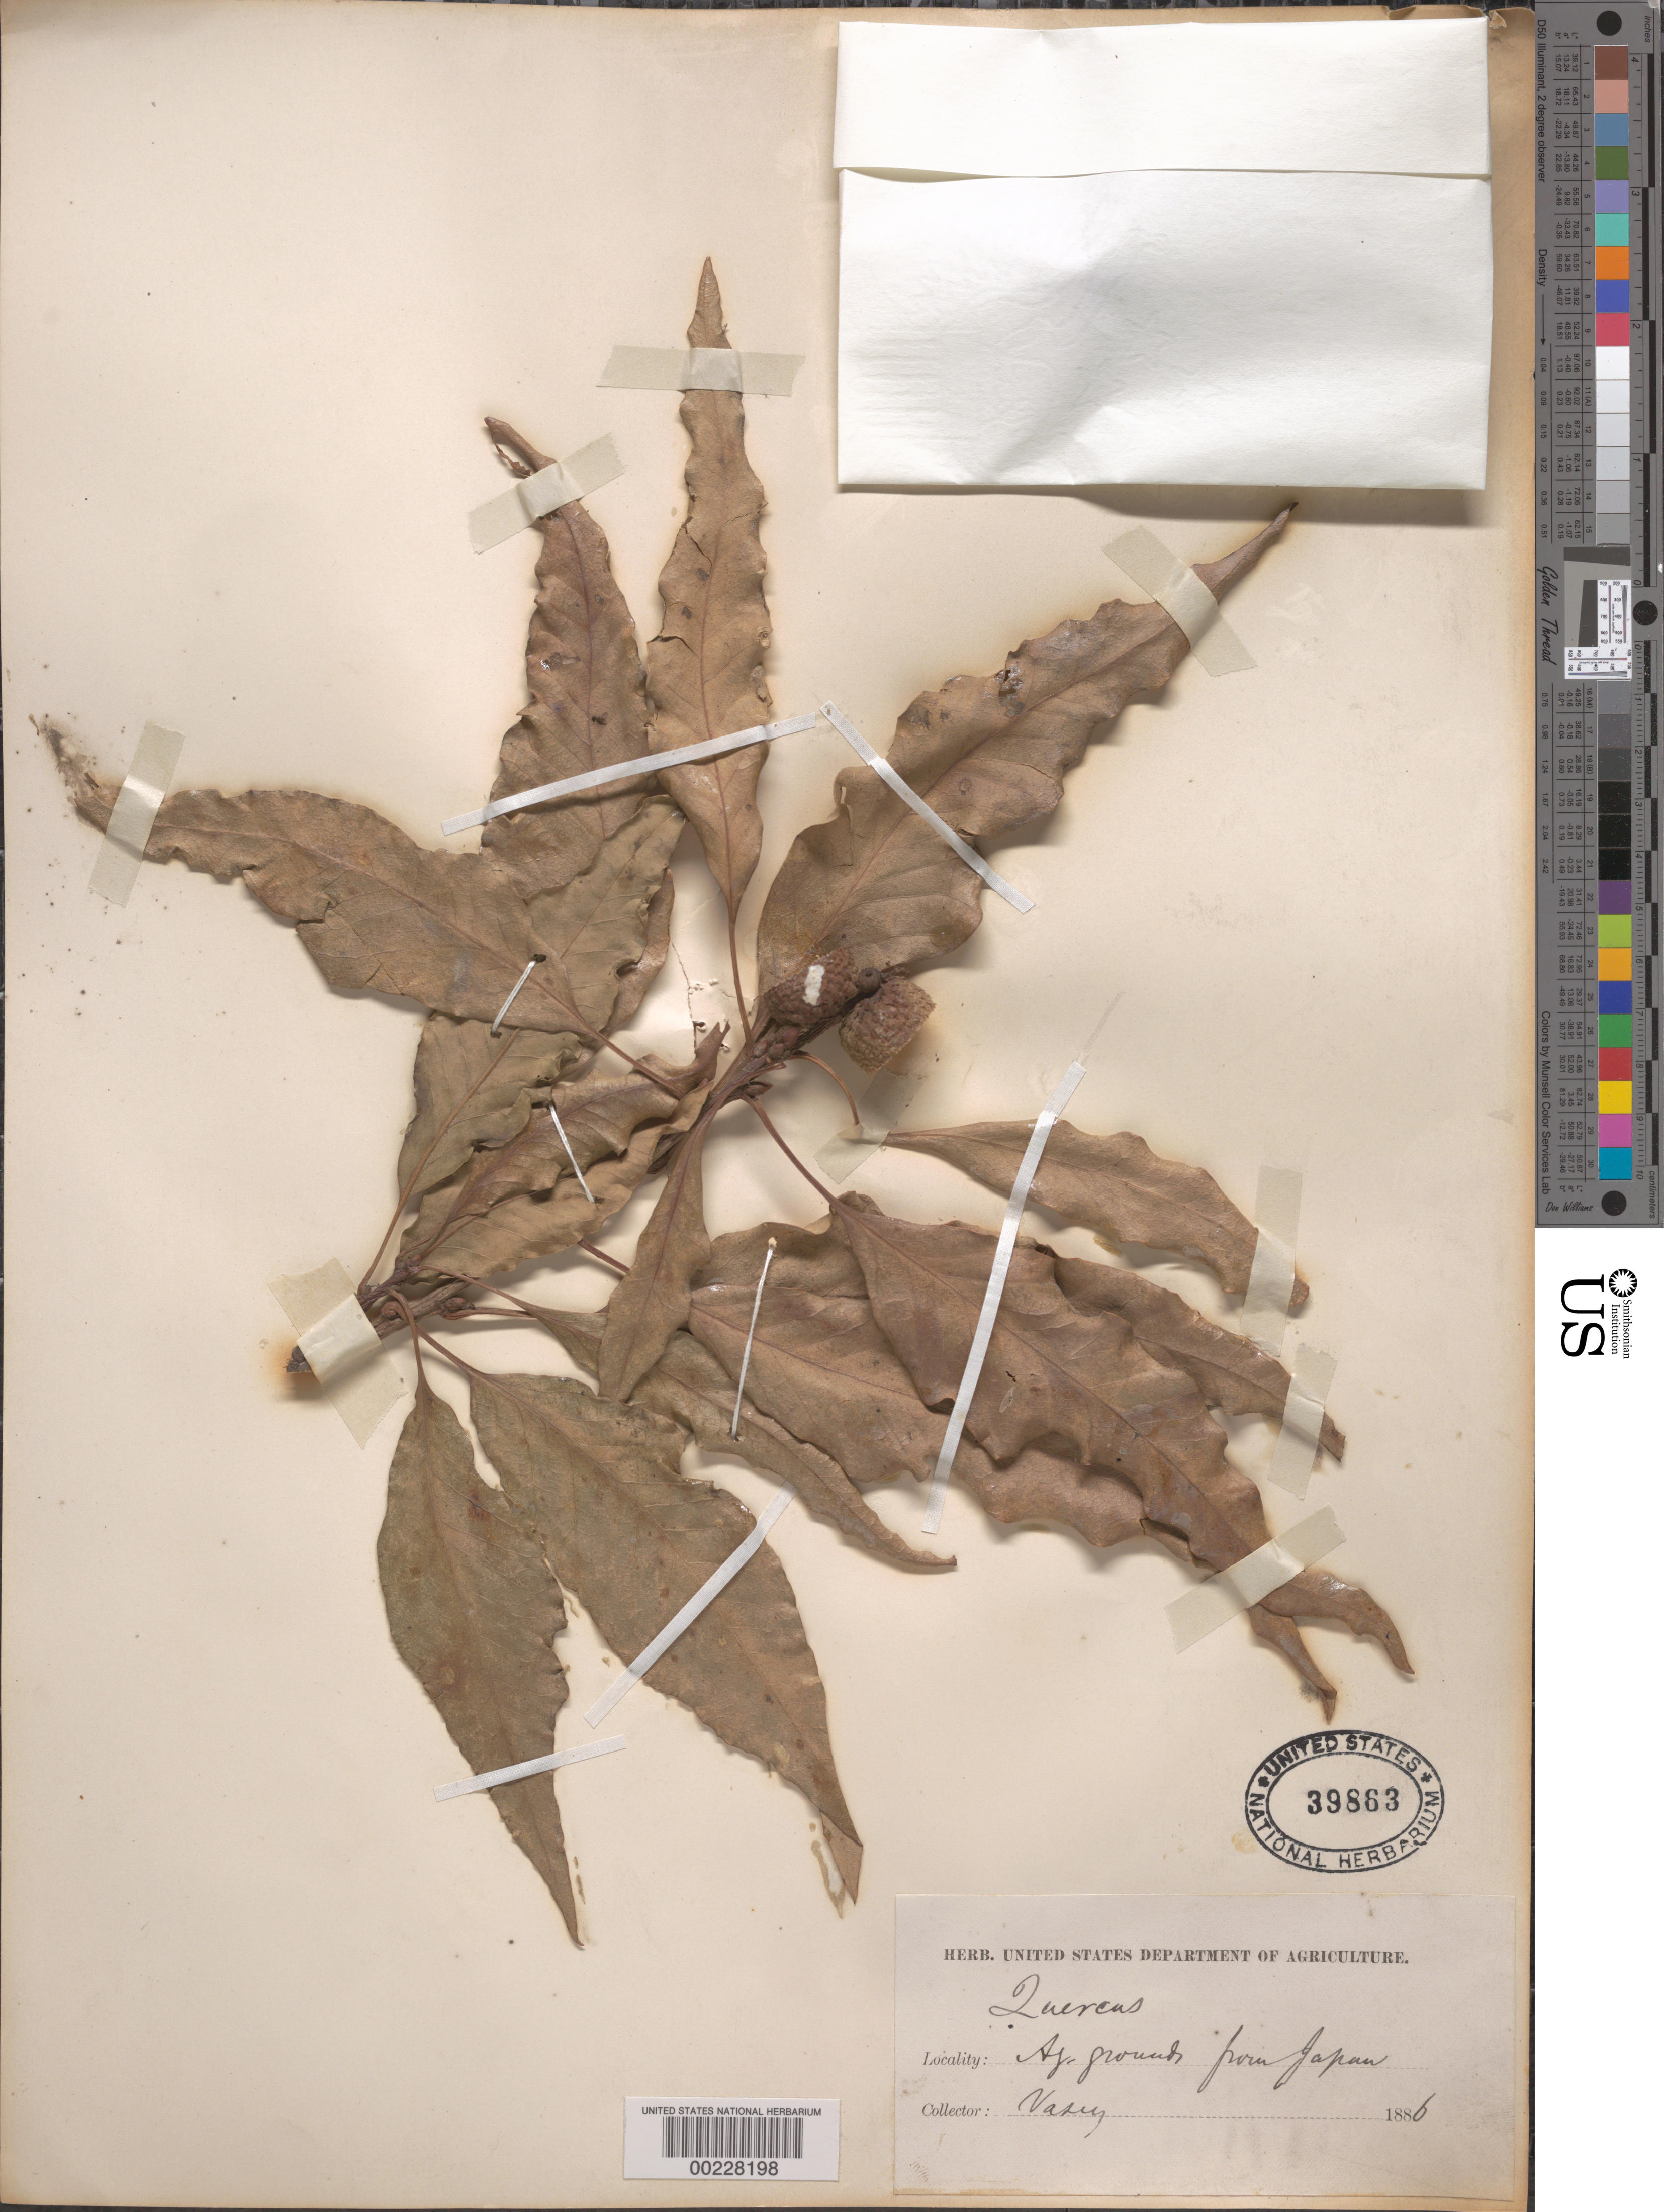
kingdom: Plantae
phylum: Tracheophyta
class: Magnoliopsida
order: Fagales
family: Fagaceae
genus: Quercus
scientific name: Quercus sp.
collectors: G. R. Vasey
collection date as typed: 1886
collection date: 1886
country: United States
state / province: District of Columbia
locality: Agriculture grounds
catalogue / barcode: US 39863